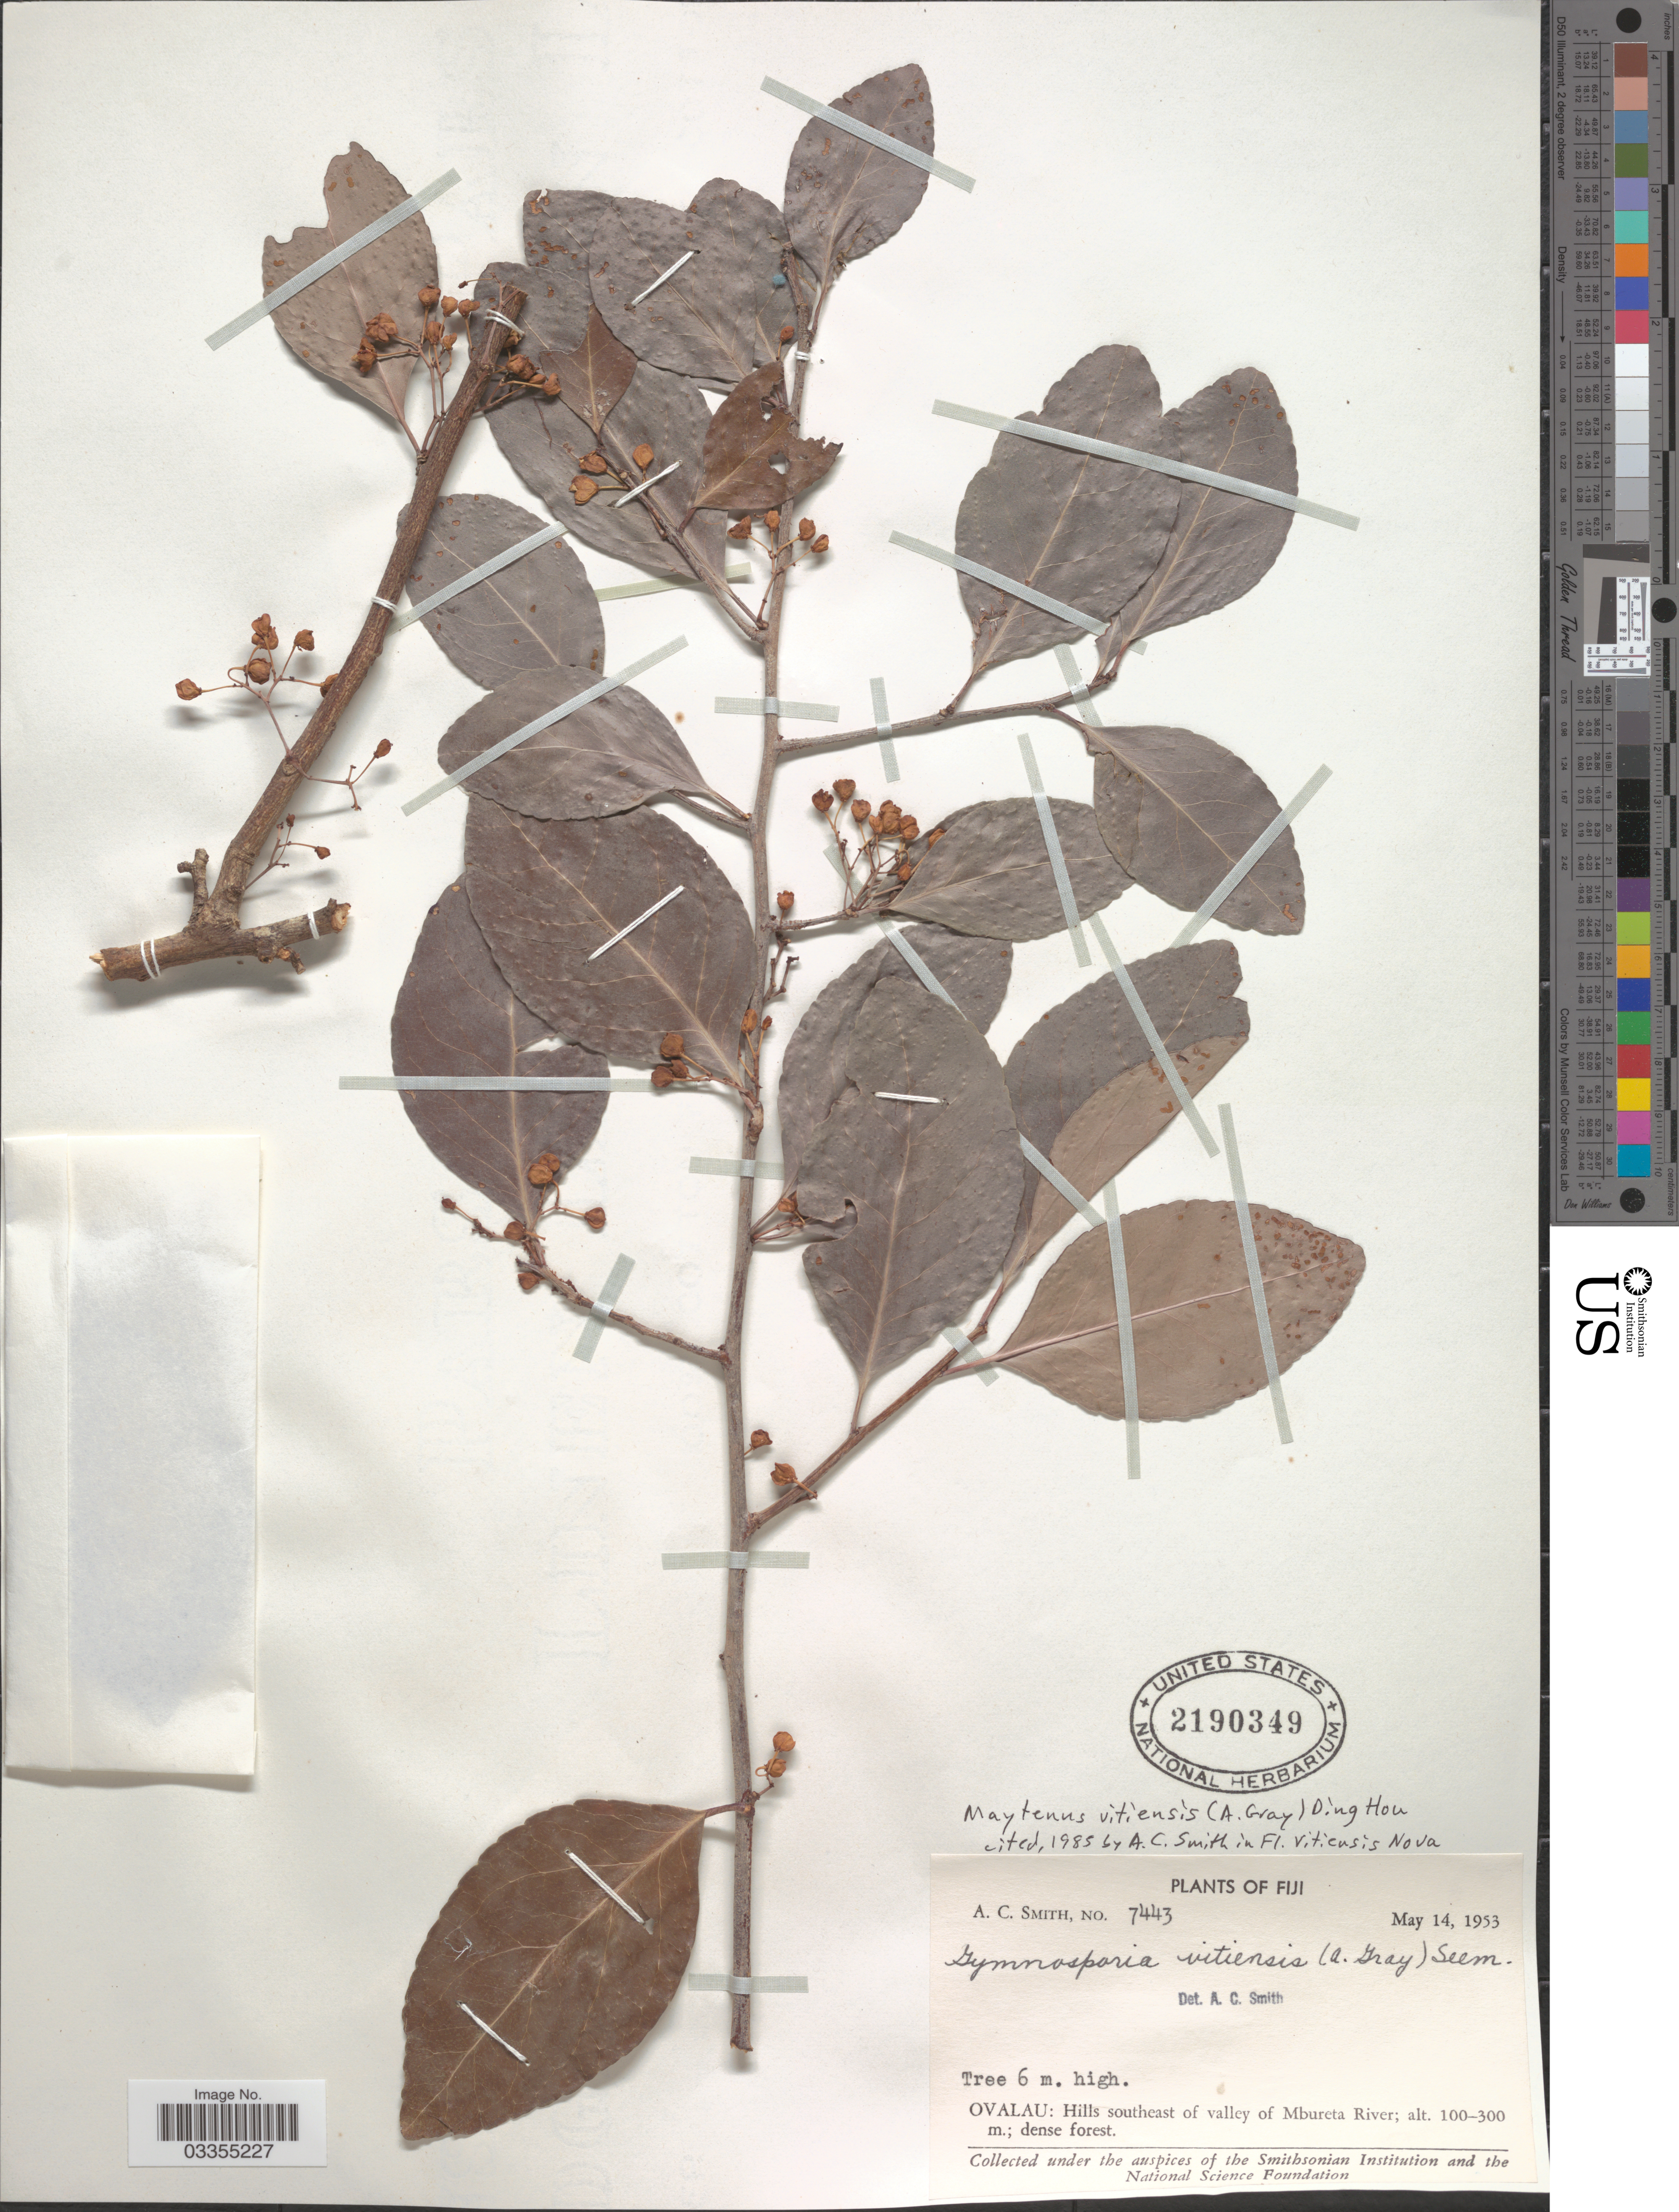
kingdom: Plantae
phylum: Tracheophyta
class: Magnoliopsida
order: Celastrales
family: Celastraceae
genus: Gymnosporia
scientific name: Gymnosporia vitiensis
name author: Seem.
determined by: Wagner, W. L., (BOT), Smithsonian Institution - National Museum of Natural History (UNITED STATES)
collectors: A. C. Smith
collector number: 7443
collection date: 1953-05-14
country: Fiji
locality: Ovalau: Hills southeast of valley of Mbureta River.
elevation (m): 100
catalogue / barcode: US 2190349